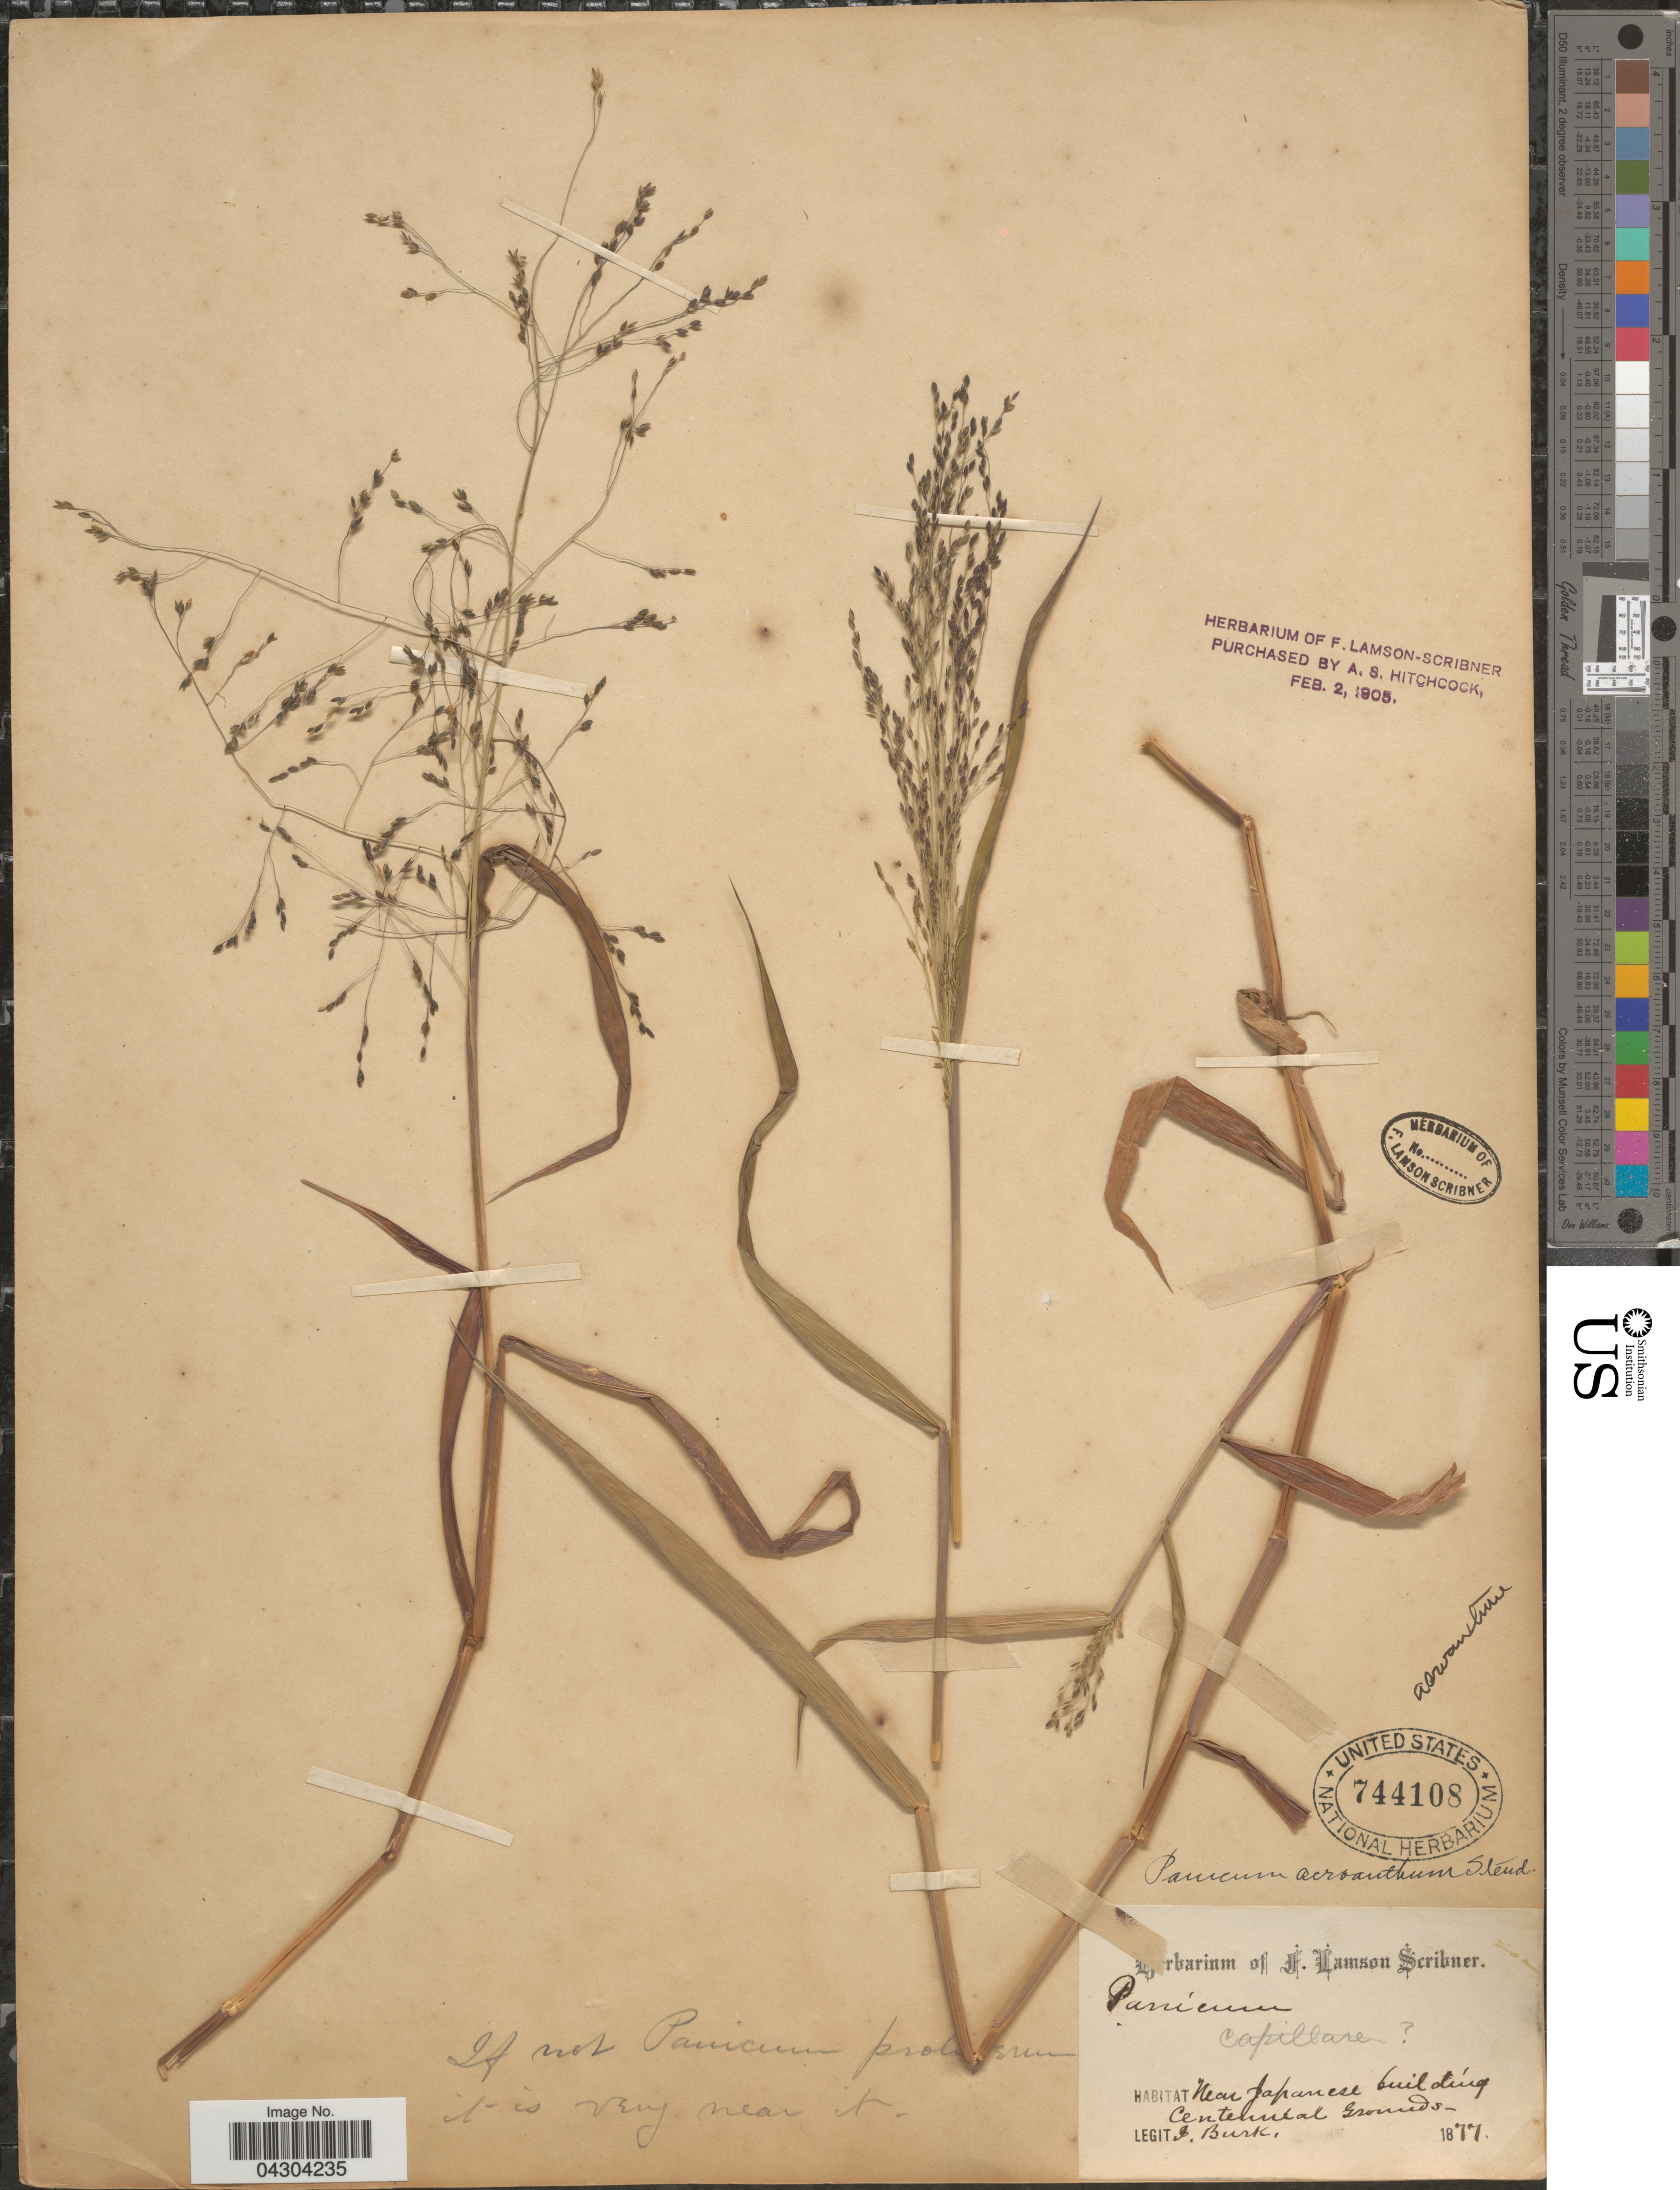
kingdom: Plantae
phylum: Tracheophyta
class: Liliopsida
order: Poales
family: Poaceae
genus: Panicum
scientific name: Panicum bisulcatum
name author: Thunb.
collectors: I. Burk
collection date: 1877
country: United States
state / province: Pennsylvania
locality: Near Japanese building. Centennial Grounds.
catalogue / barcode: US 744108